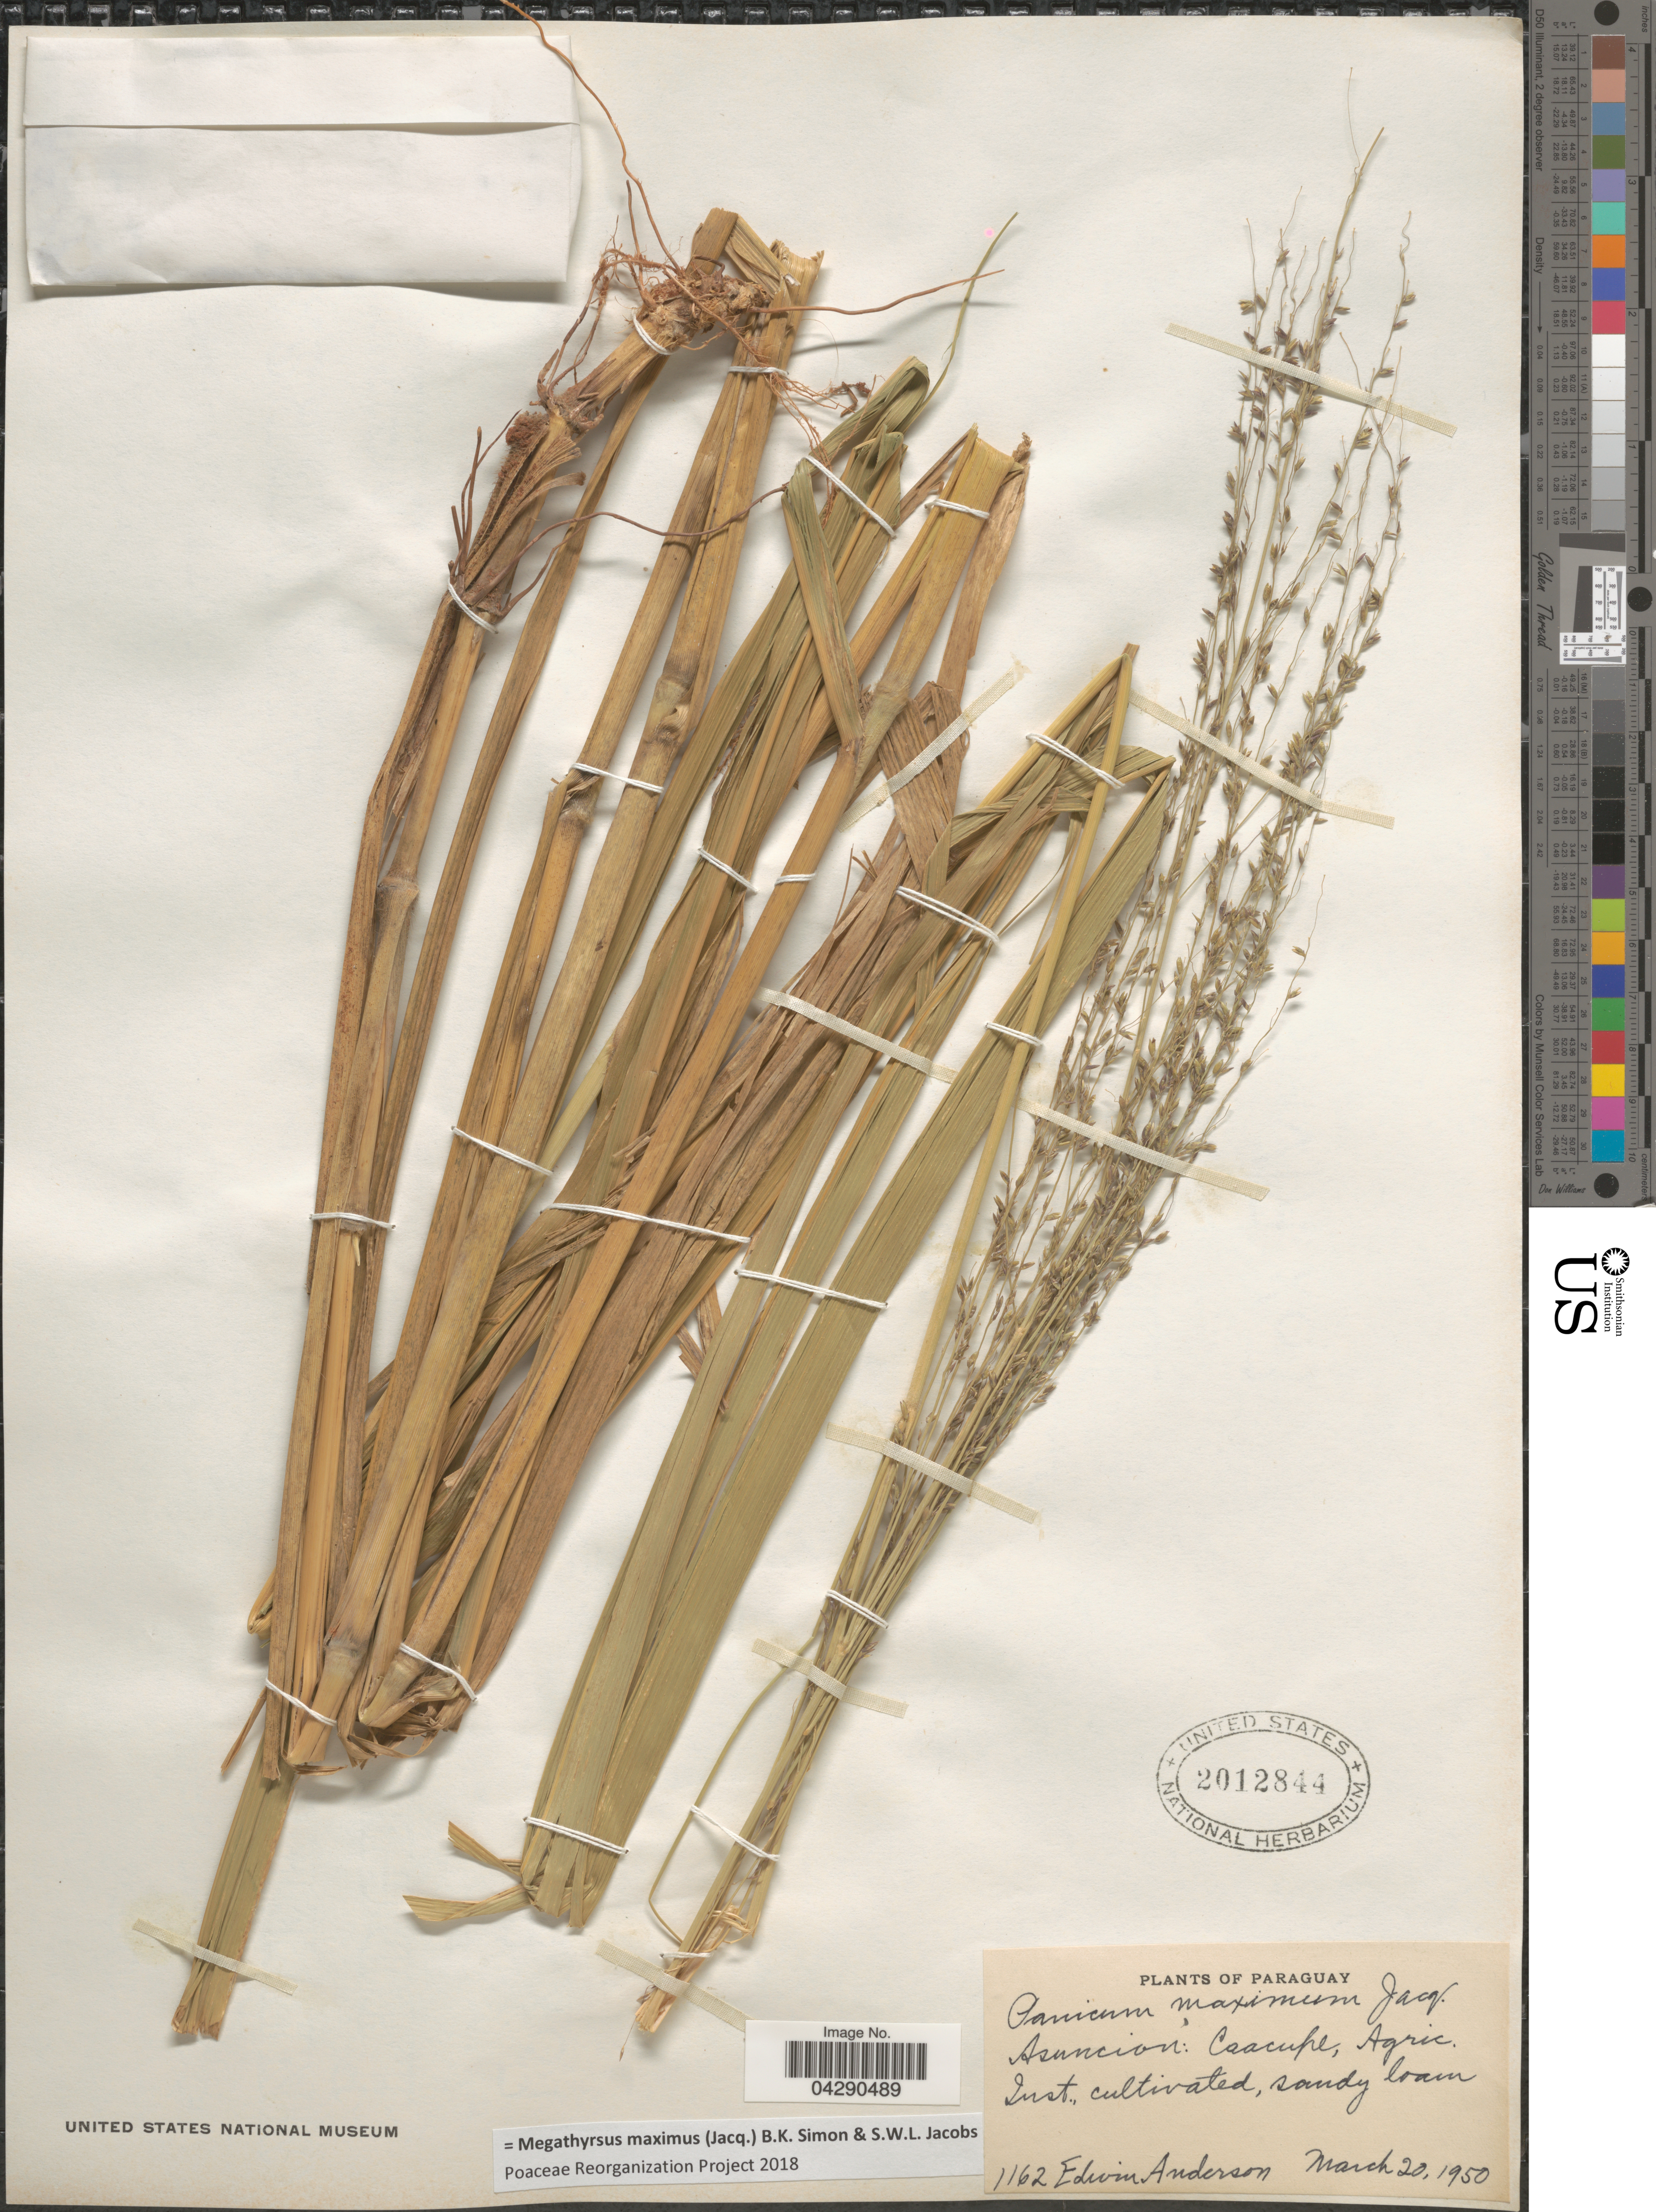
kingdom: Plantae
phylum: Tracheophyta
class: Liliopsida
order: Poales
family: Poaceae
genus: Megathyrsus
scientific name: Megathyrsus maximus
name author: (Jacq.) B.K. Simon & S.W.L. Jacobs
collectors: E. Anderson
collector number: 1162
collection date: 1950-03-20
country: Paraguay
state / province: Asuncion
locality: Caacupe, Agric. Inst.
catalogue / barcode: US 2012844